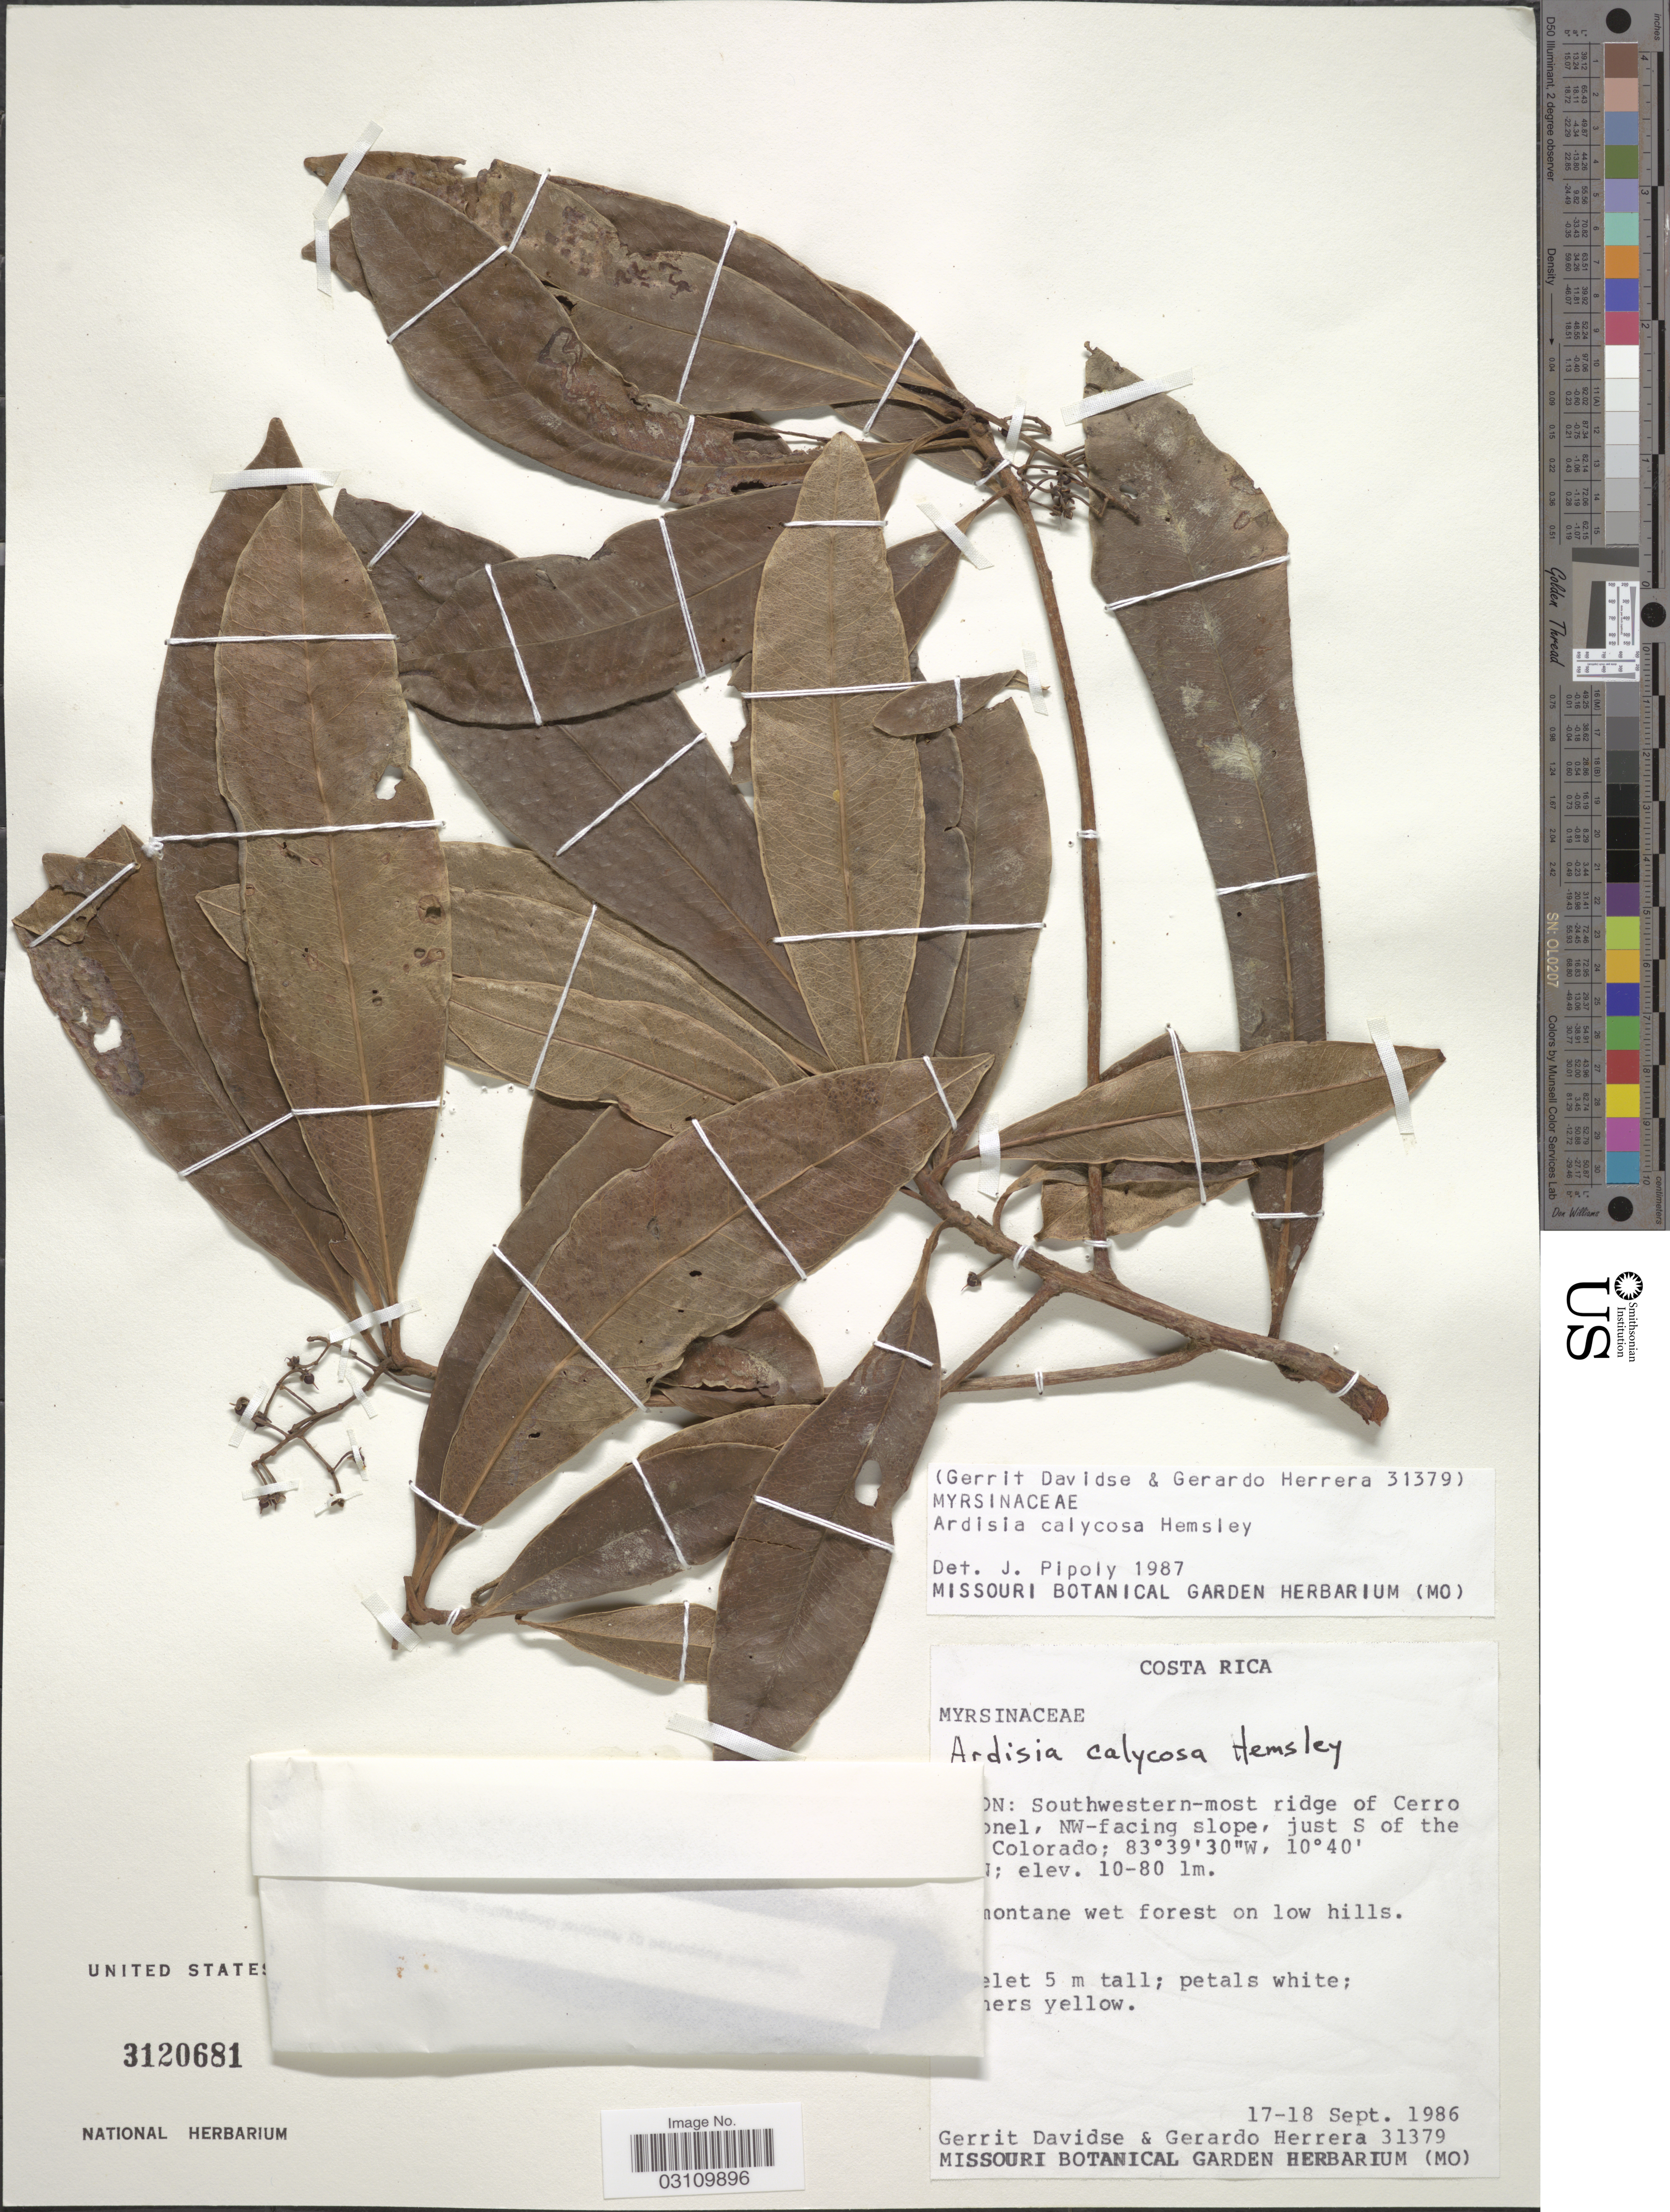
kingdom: Plantae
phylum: Tracheophyta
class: Magnoliopsida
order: Ericales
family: Primulaceae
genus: Ardisia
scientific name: Ardisia calycosa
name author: Hemsl.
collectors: G. Davidse & G. Herrera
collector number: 31379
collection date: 1986-09-17/1986-09-18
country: Costa Rica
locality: [illegible text]on: Southwestern-most ridge of Cerro [illegible text]onel, NW-facing slope, just S of the [illegible text] Colorado.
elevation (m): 10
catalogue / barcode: US 3120681